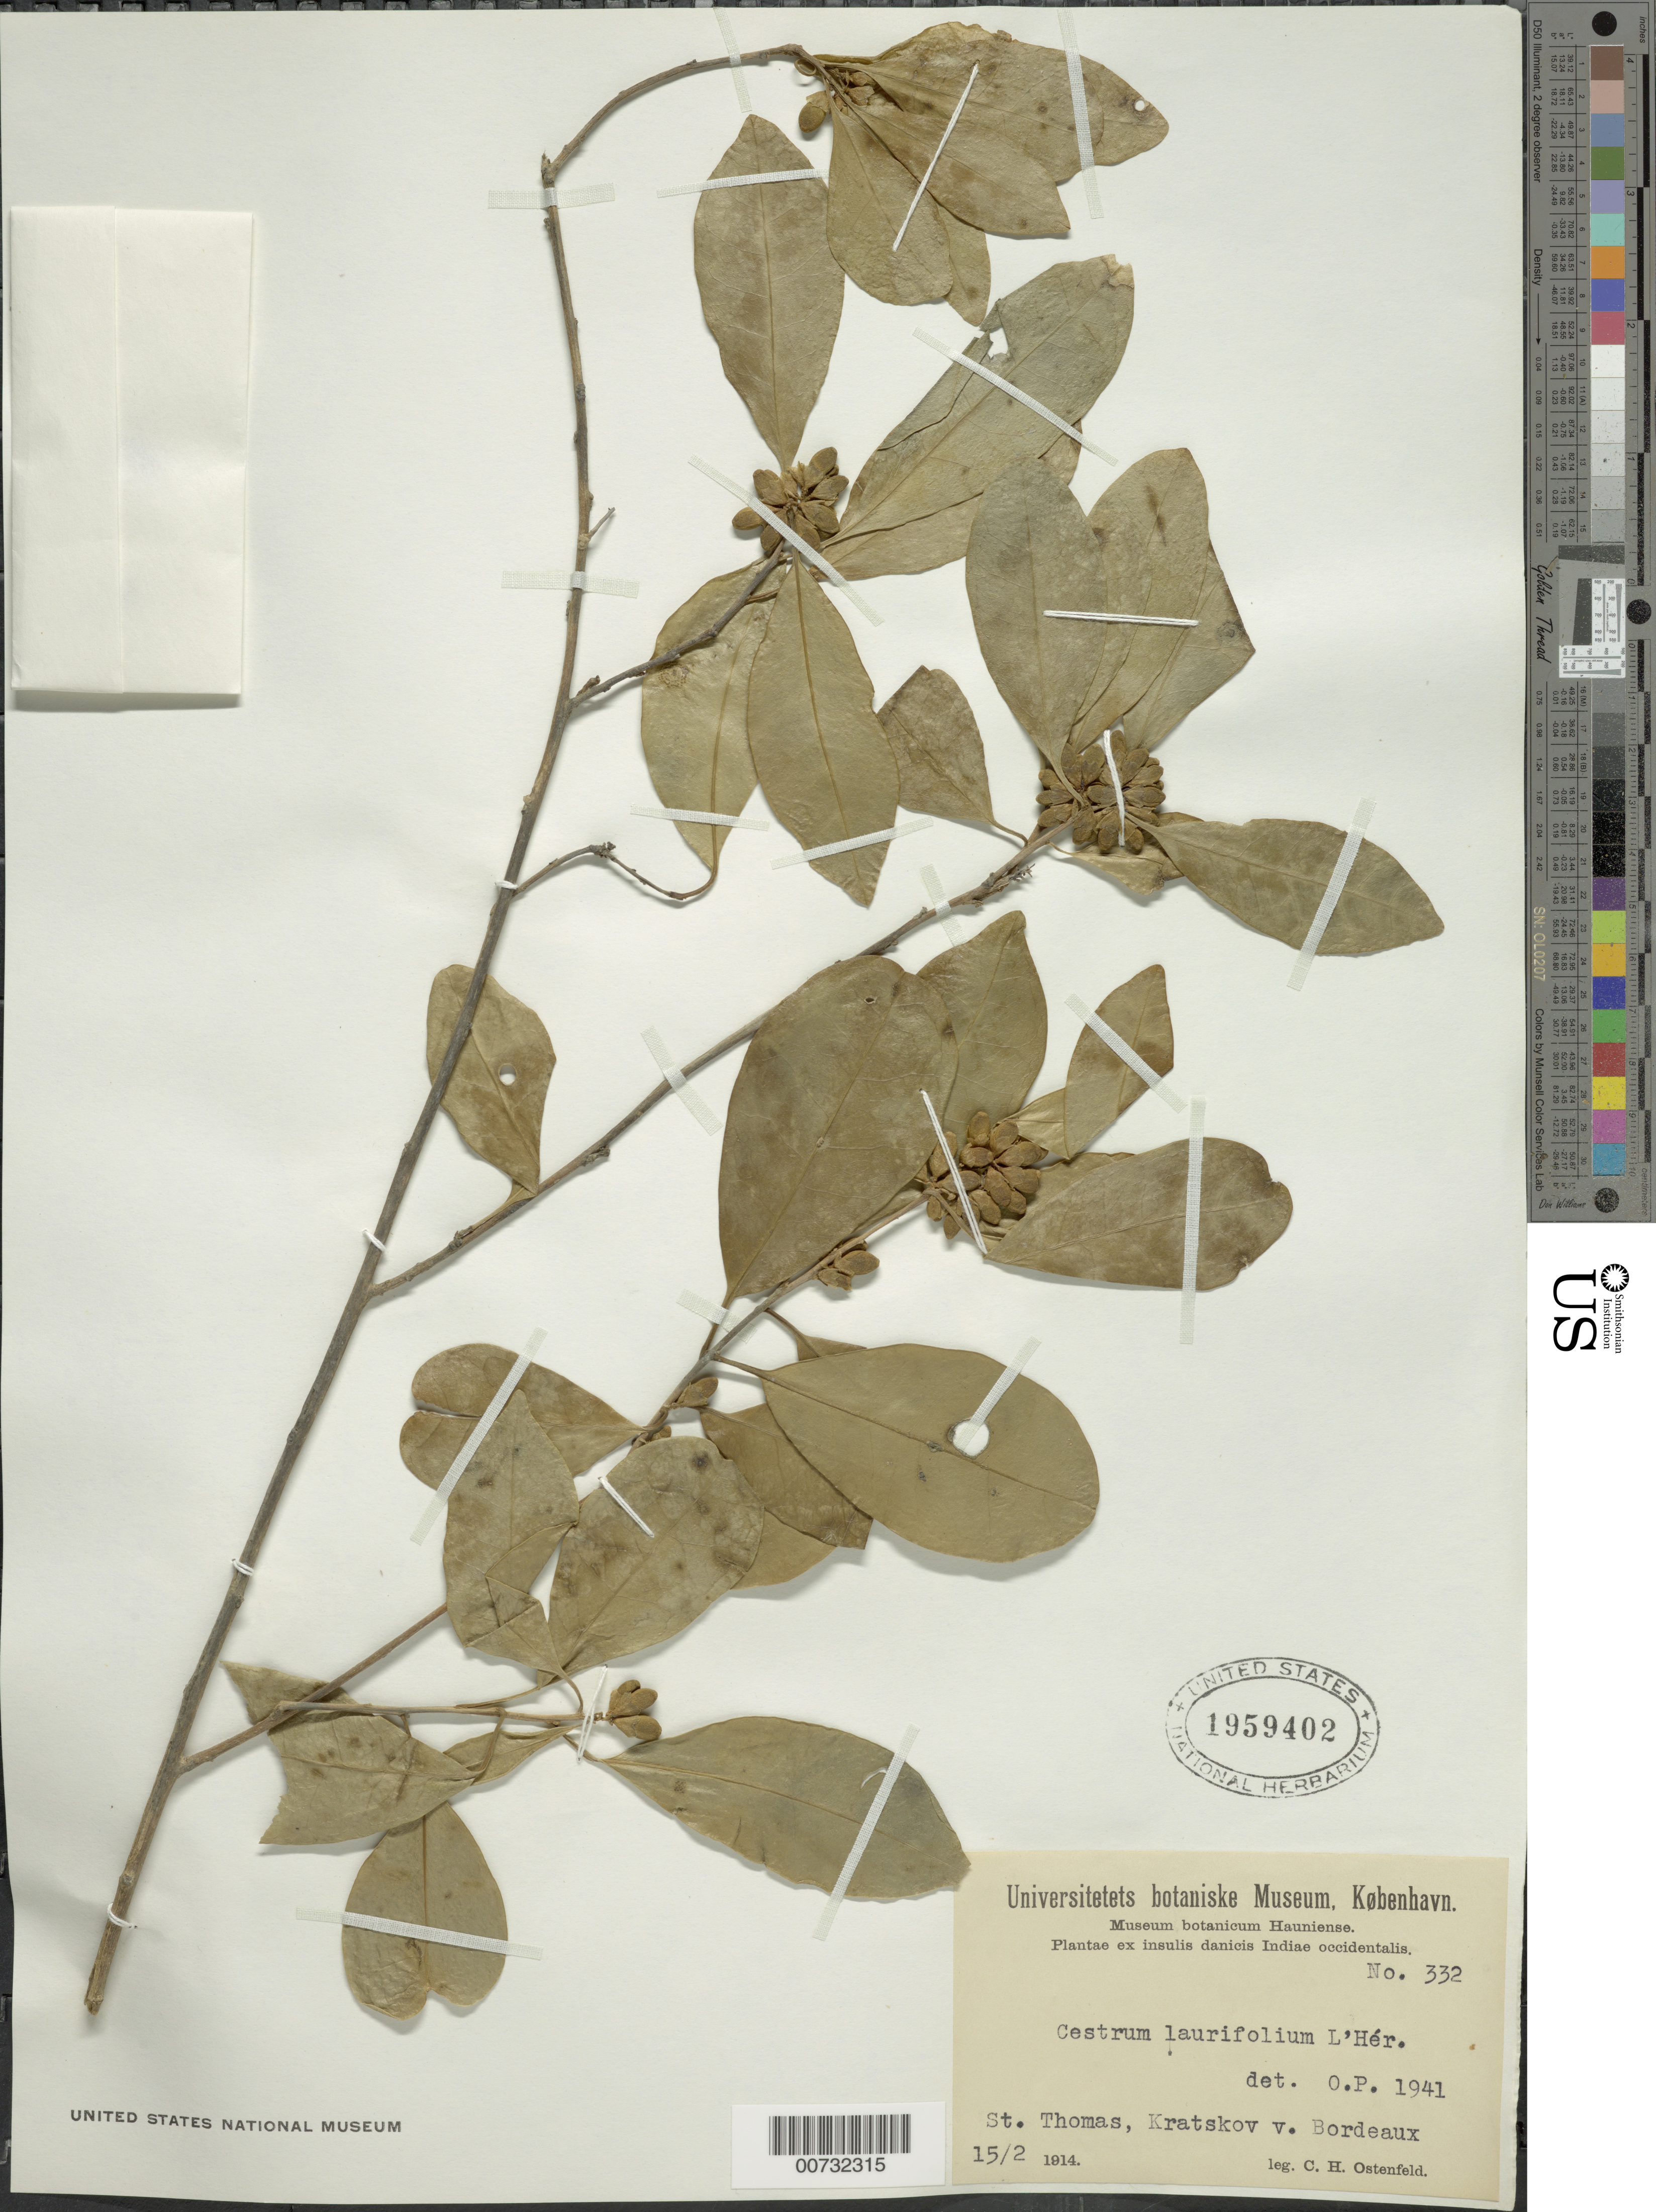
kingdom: Plantae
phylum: Tracheophyta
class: Magnoliopsida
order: Solanales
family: Solanaceae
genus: Cestrum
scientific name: Cestrum laurifolium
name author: L'Hér.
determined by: Paulsen, O.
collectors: C. Ostenfeld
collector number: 332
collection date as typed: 15 Feb 1914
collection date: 1914-02-15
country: U.S. Virgin Islands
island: St. Thomas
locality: St. Thomas, Kratskov v. Bordeaux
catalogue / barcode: US 1959402